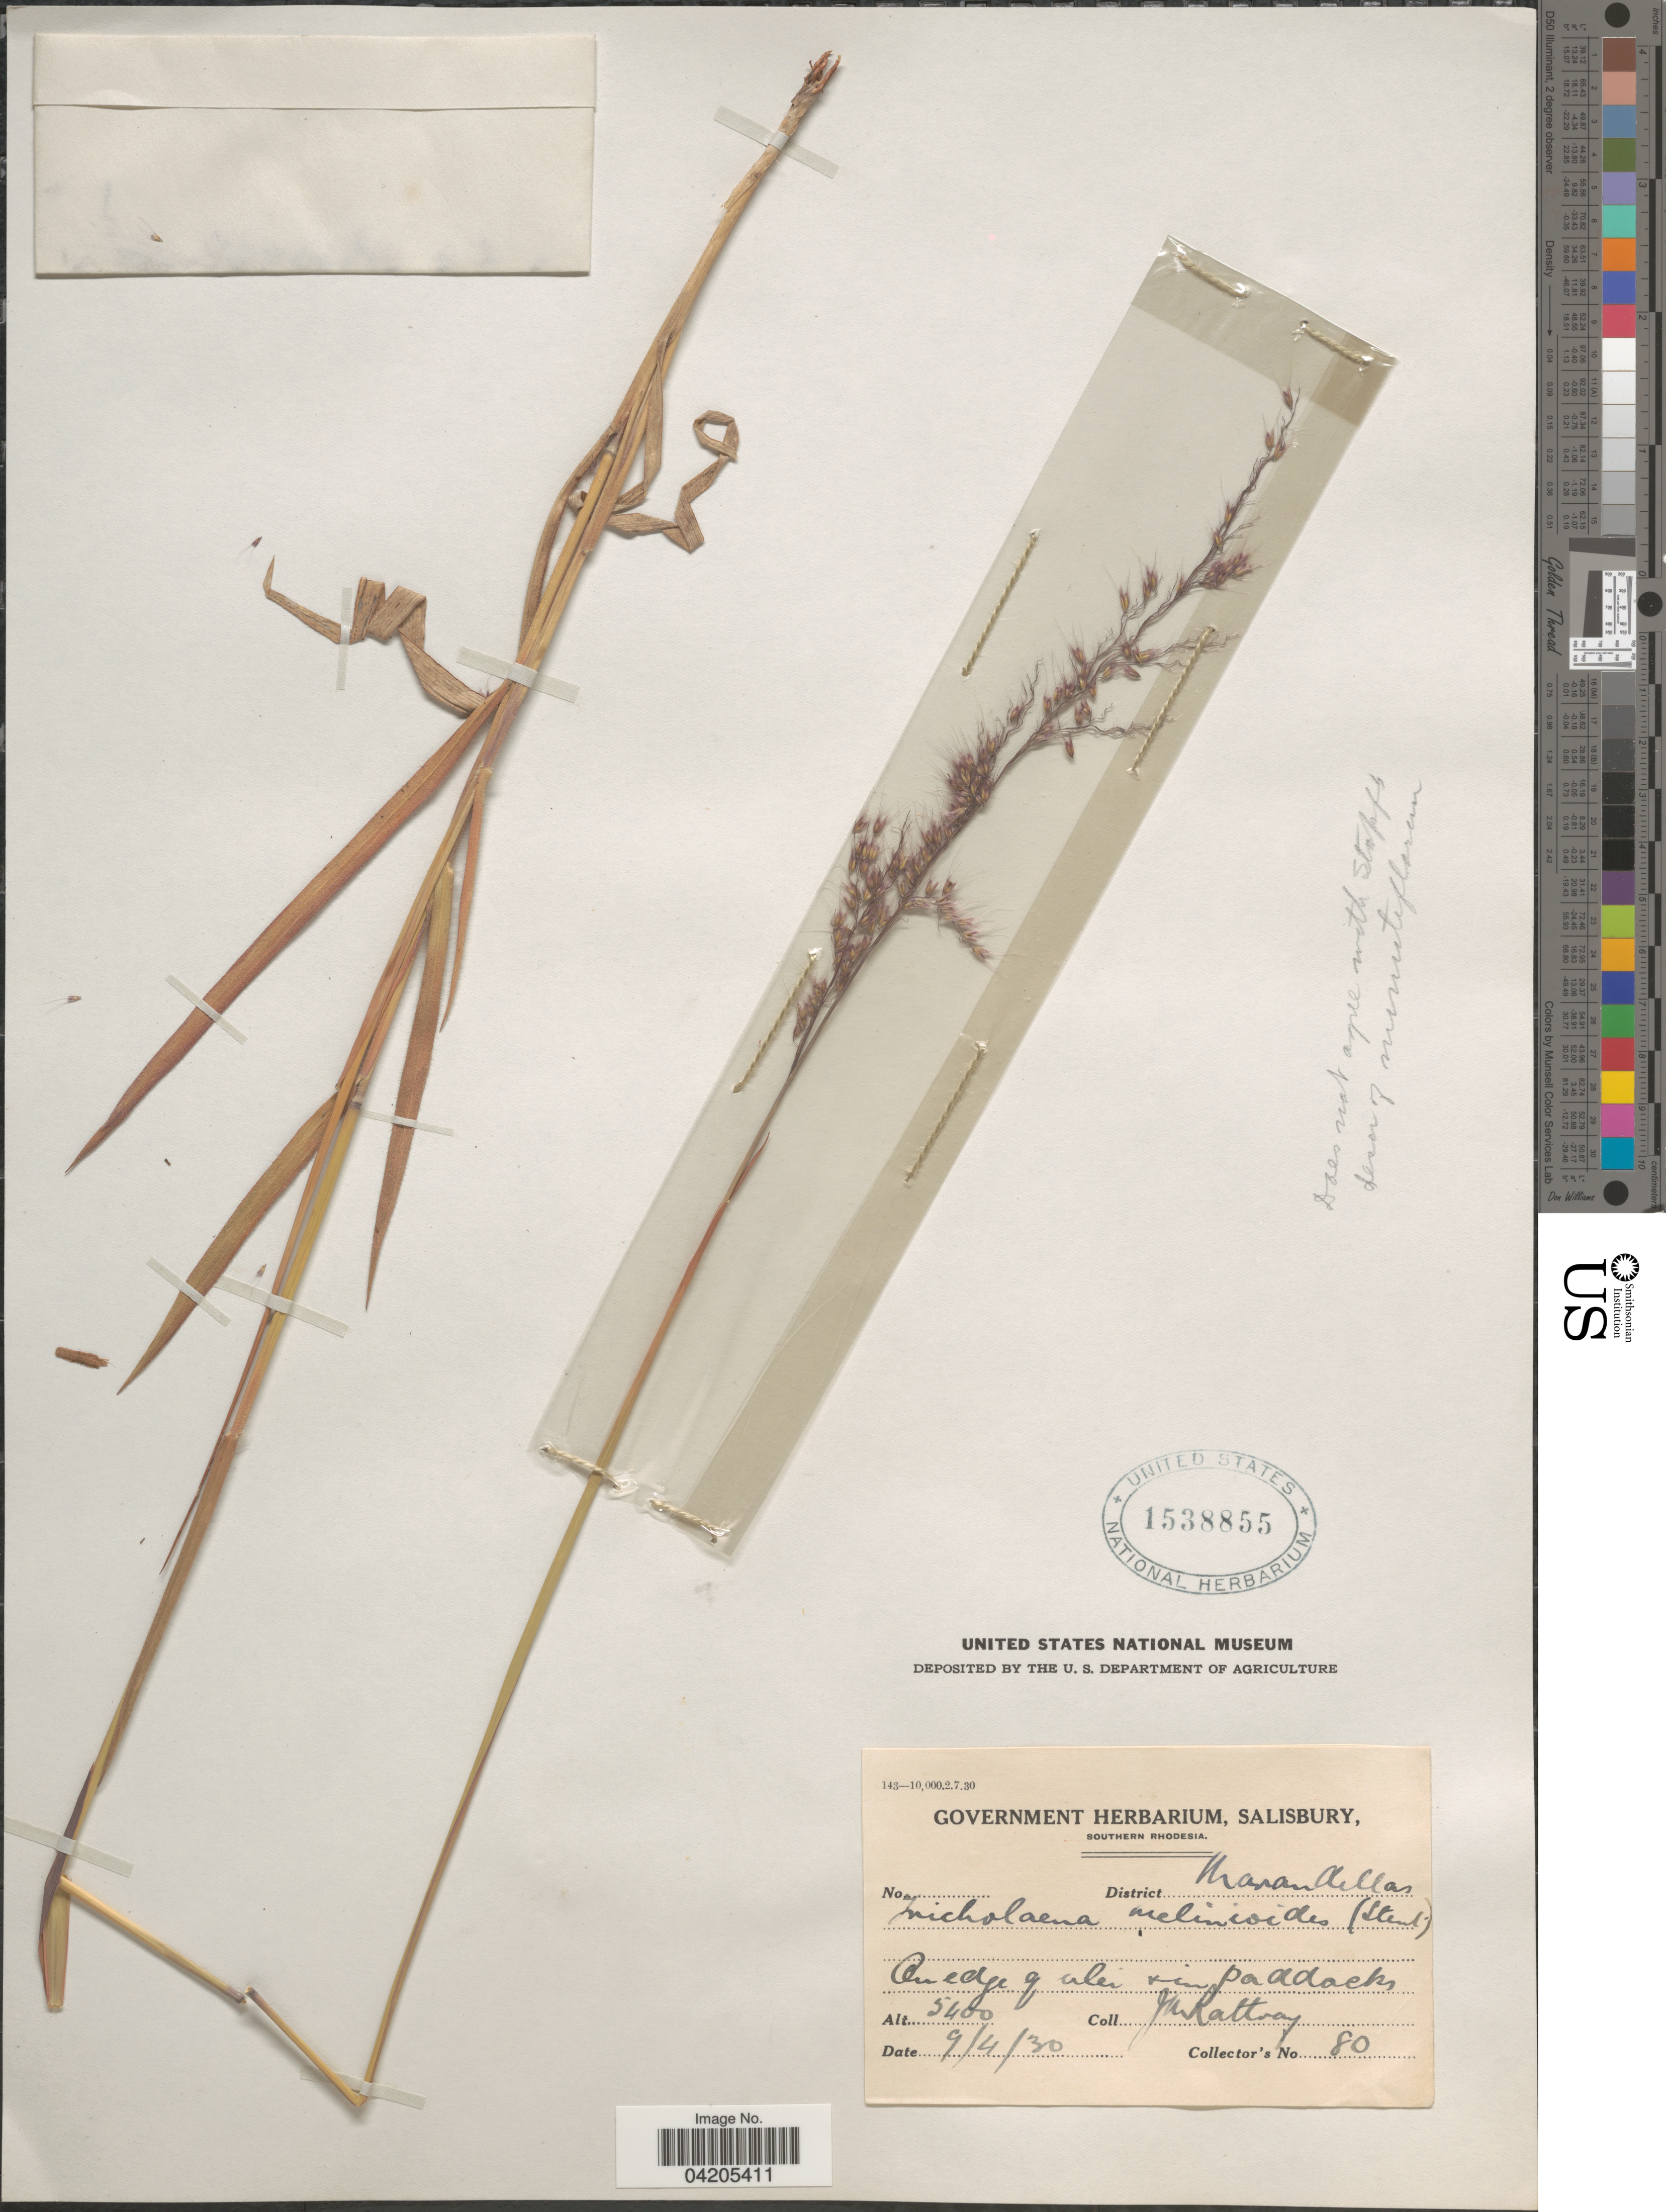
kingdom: Plantae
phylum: Tracheophyta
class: Liliopsida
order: Poales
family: Poaceae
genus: Melinis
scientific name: Melinis longiseta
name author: (A. Rich.) Zizka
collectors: J. Rattray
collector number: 80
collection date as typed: Transcribed d/m/y: 9/4/30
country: Zimbabwe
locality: District Marandellas.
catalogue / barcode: US 1538855